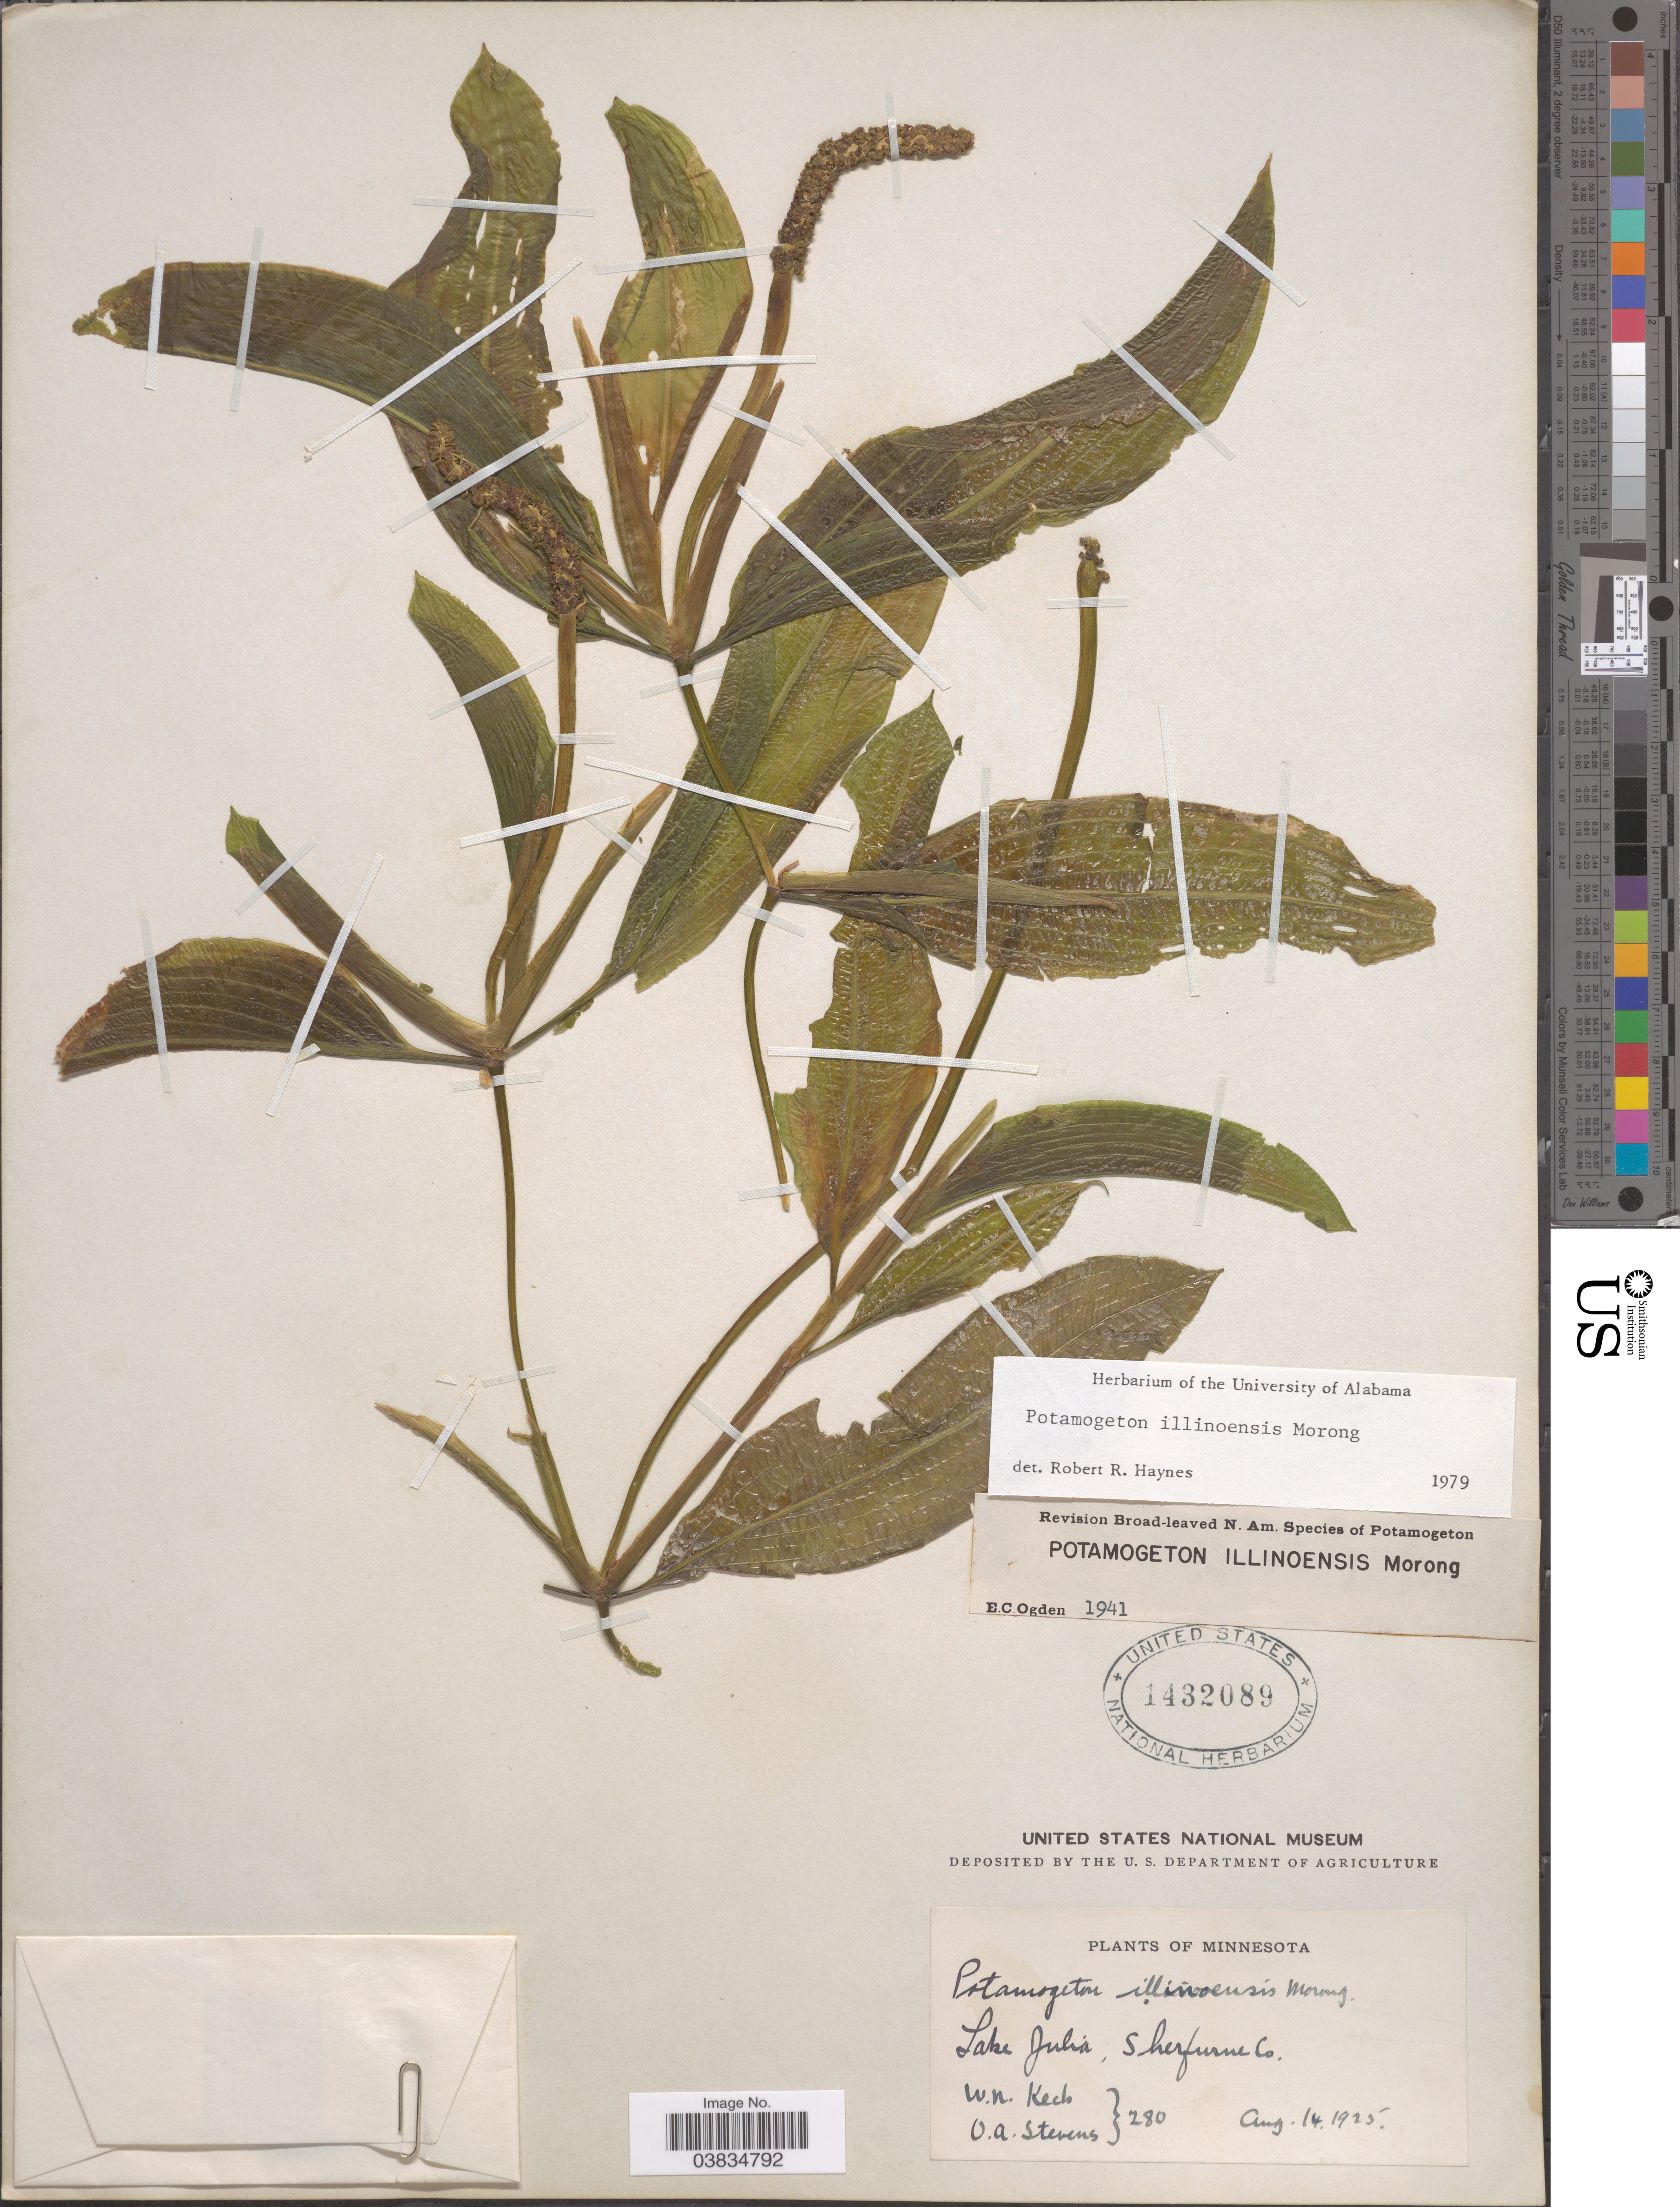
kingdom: Plantae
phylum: Tracheophyta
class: Liliopsida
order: Alismatales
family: Potamogetonaceae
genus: Potamogeton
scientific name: Potamogeton illinoensis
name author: Morong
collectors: W. Keck & O. A. Stevens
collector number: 280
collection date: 1925-08-14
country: United States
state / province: Minnesota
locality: Lake Julia, Sherfurne Co.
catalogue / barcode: US 1432089